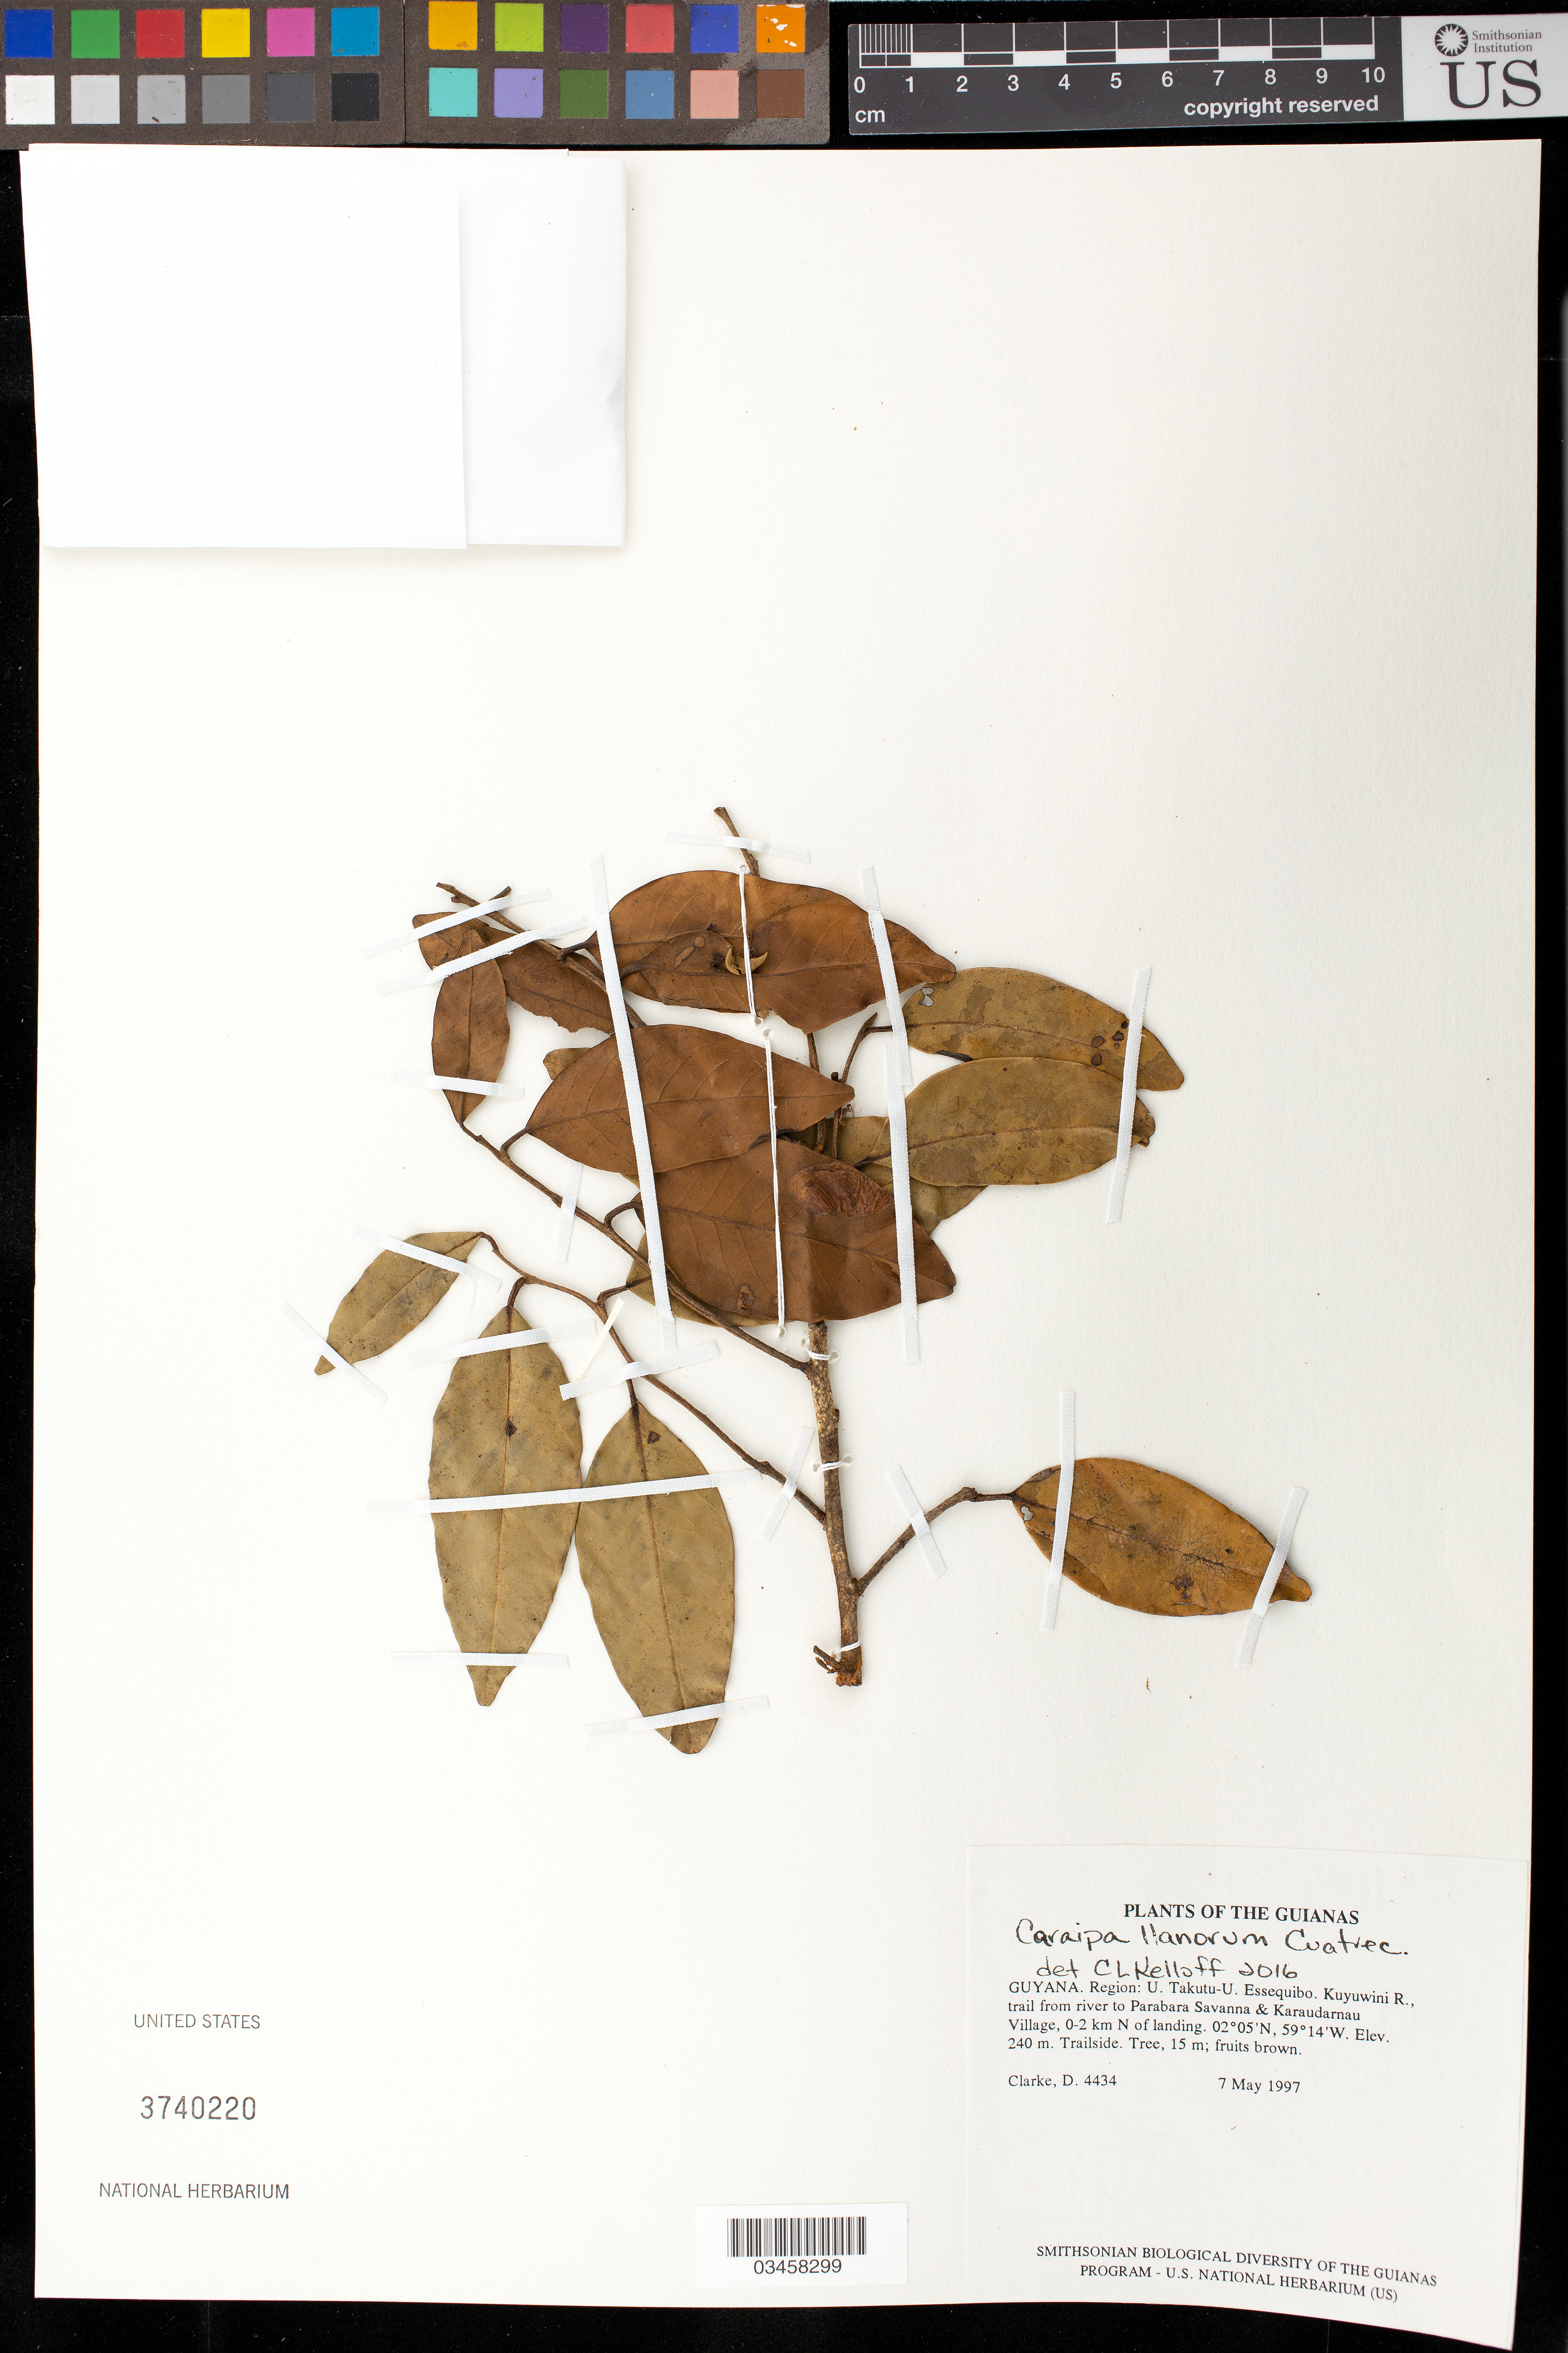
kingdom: Plantae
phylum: Tracheophyta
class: Magnoliopsida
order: Malpighiales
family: Calophyllaceae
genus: Caraipa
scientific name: Caraipa llanorum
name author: Cuatrec.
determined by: Kelloff, Carol L., (US), Smithsonian Institution - National Museum of Natural History (UNITED STATES)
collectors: H. D. Clarke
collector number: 4434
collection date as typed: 7 May 1997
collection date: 1997-05-07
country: Guyana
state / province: U. Takutu-U. Essequibo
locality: Kuyuwini R., trail from river to Parabara Savanna & Karaudarnau Village, 0-2 km N of landing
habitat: Trailside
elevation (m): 240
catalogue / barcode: US 3740220